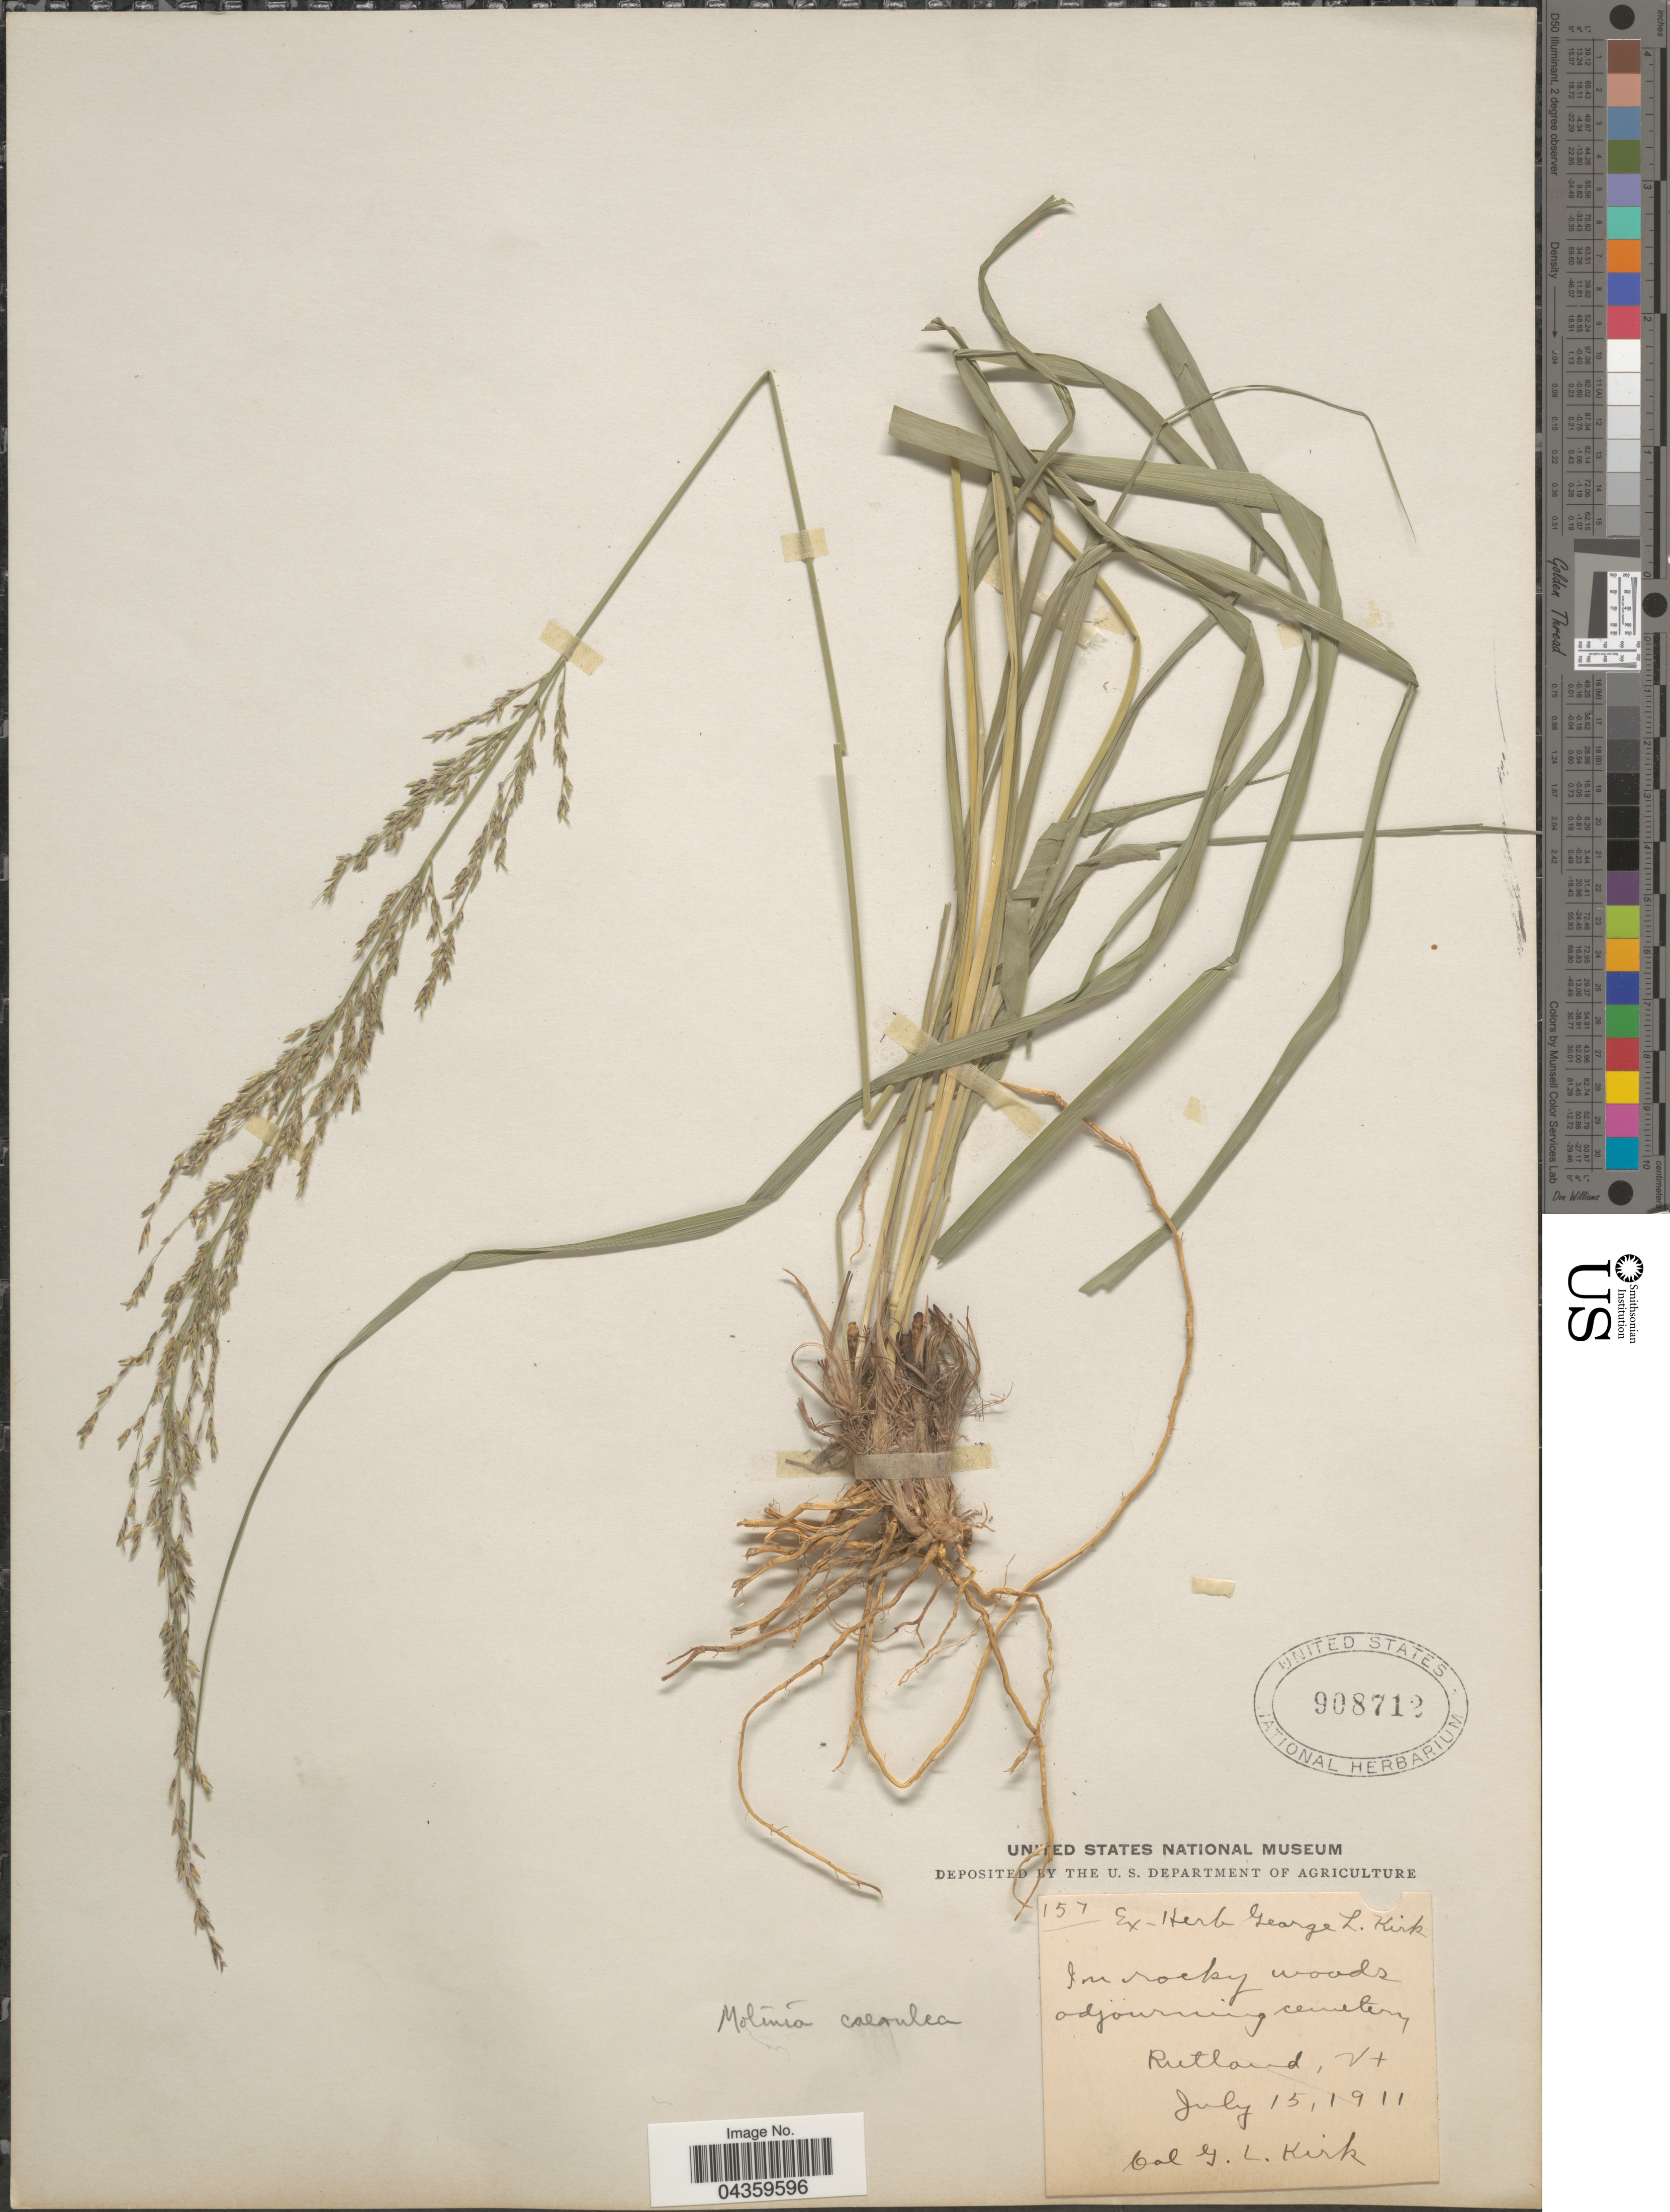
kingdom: Plantae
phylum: Tracheophyta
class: Liliopsida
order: Poales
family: Poaceae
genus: Molinia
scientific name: Molinia caerulea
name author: (L.) Moench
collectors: G. Kirk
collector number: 157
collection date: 1911-07-15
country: United States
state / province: Vermont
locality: In rocky woods. Adjourning cemetery. Rutland.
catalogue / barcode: US 908712